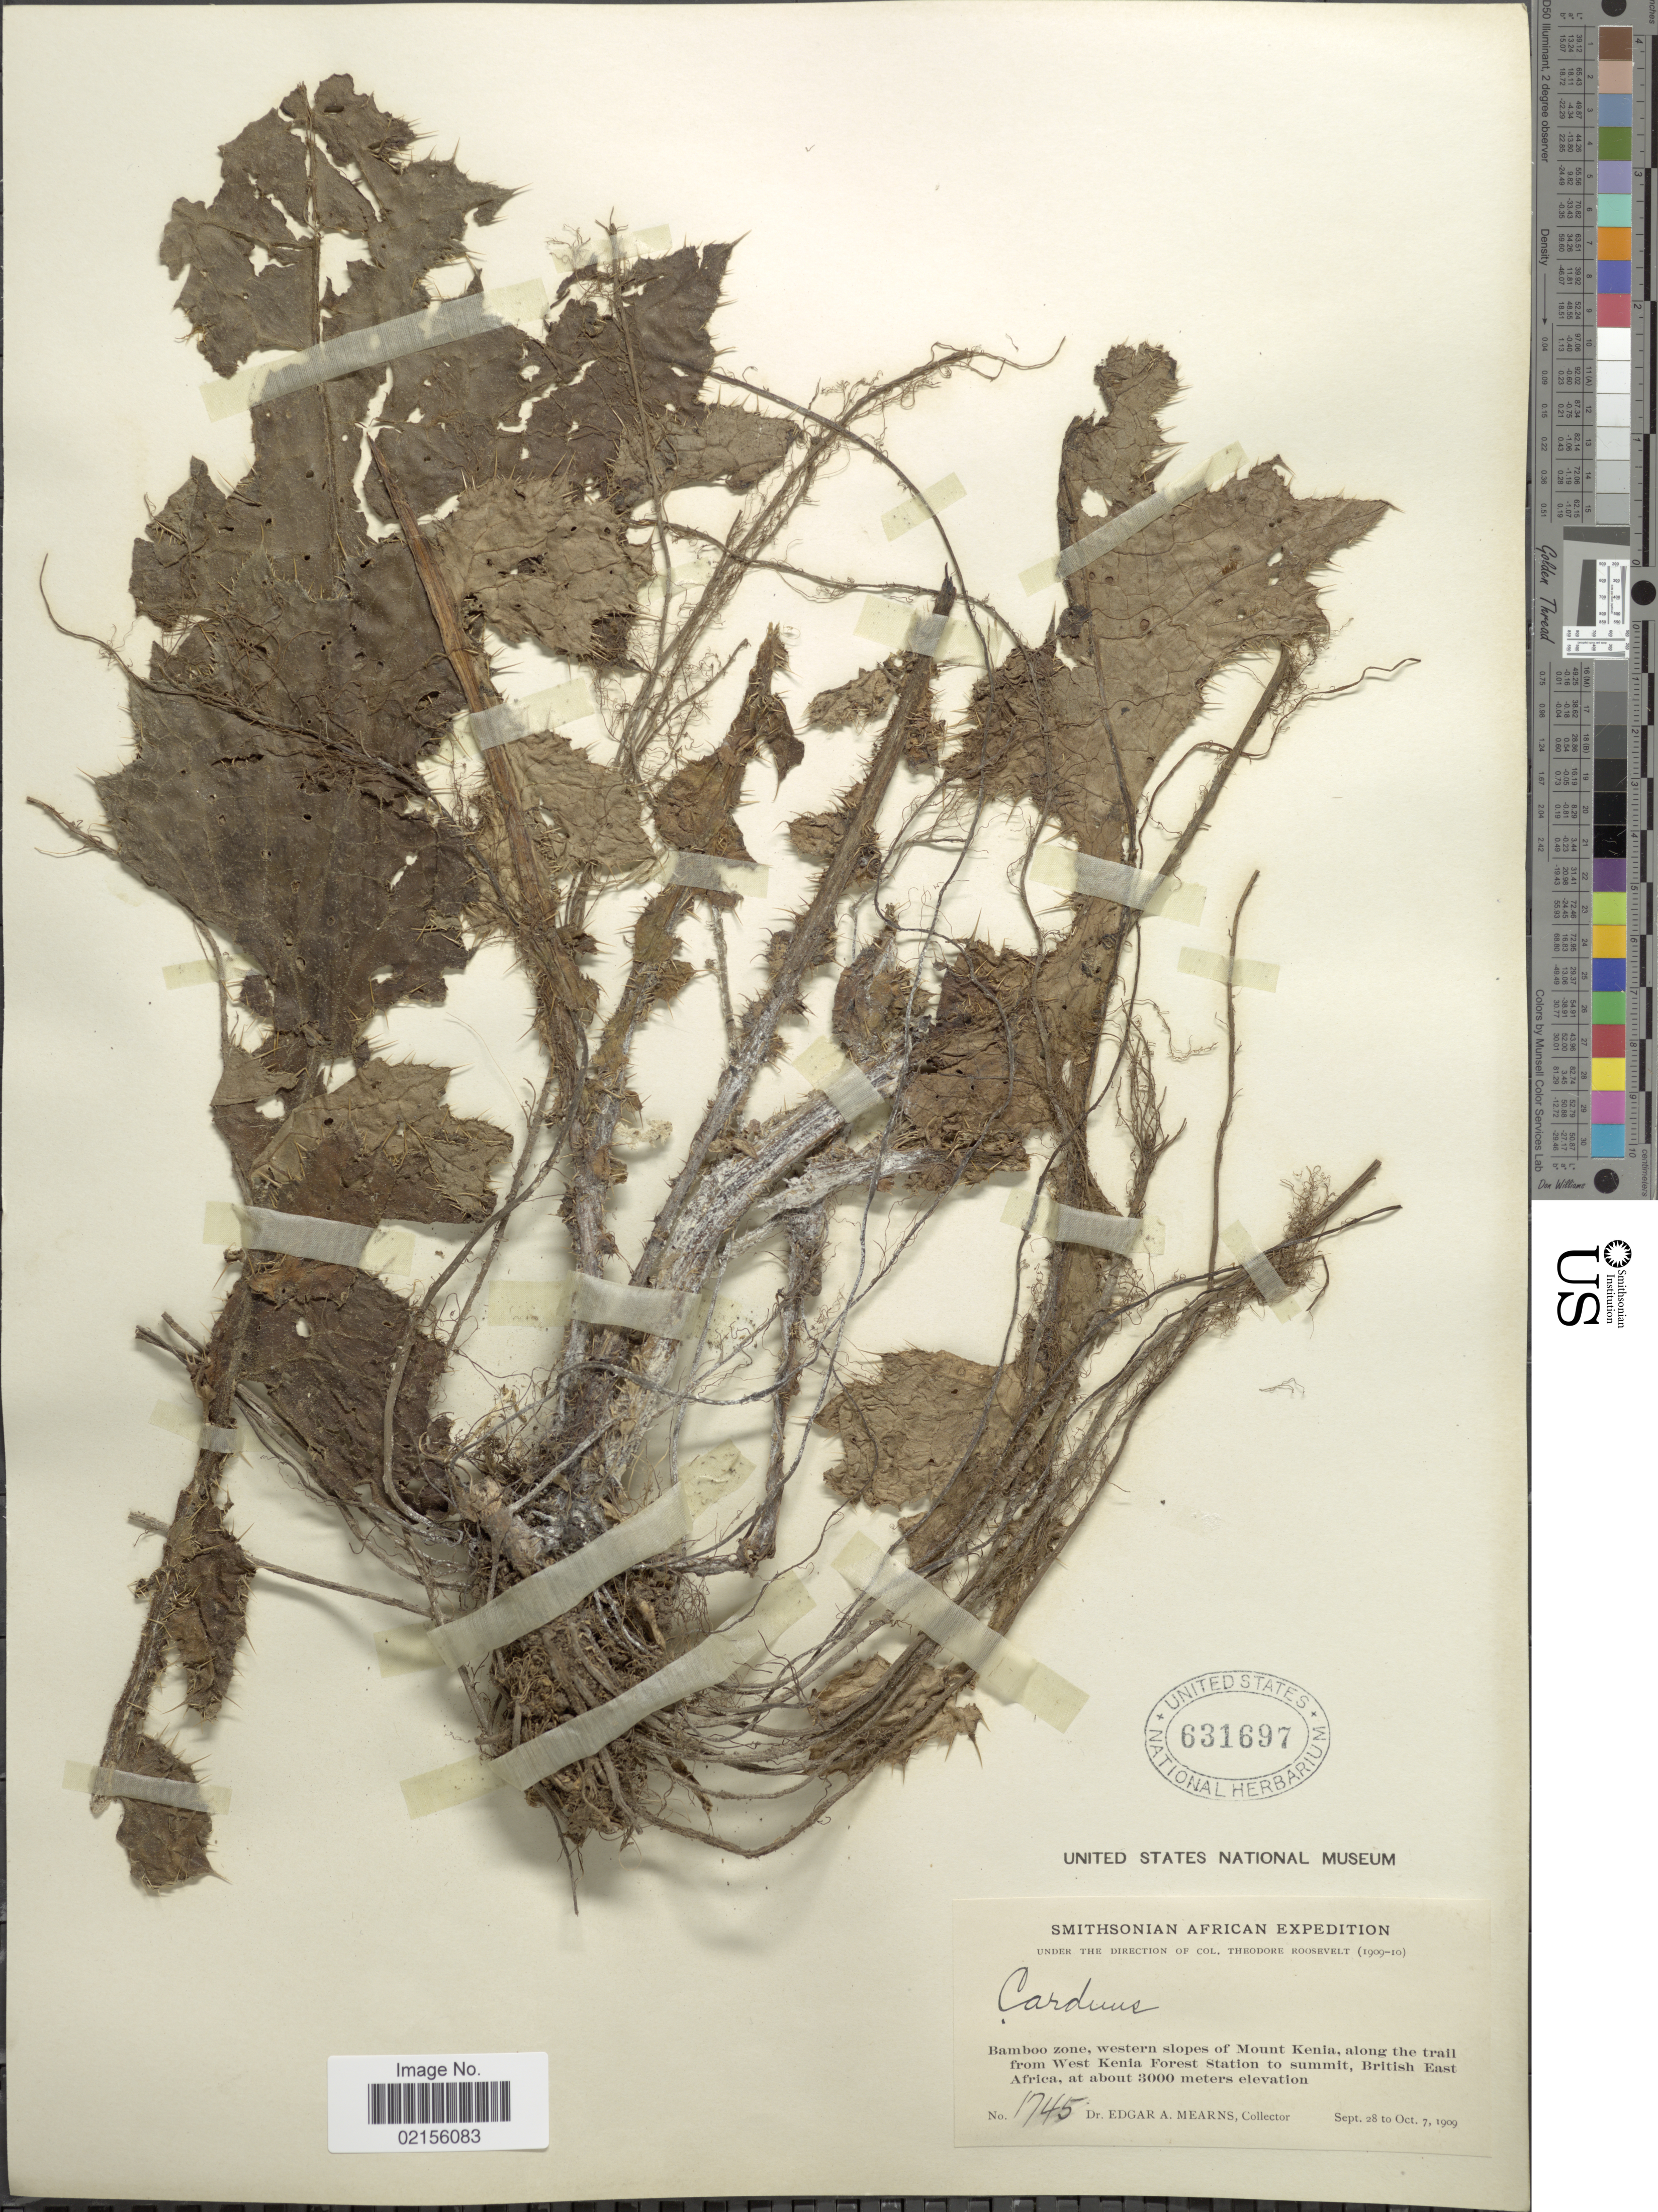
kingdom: Plantae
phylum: Tracheophyta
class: Magnoliopsida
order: Asterales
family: Asteraceae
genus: Carduus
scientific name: Carduus sp.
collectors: E. A. Mearns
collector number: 1745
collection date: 1909-09-28/1909-10-07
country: Kenya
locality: Bamboo zone, western slopes of Mount Kenia, along the trail from West Kenia Forest Station to summit, British East Africa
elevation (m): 3000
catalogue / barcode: US 631697